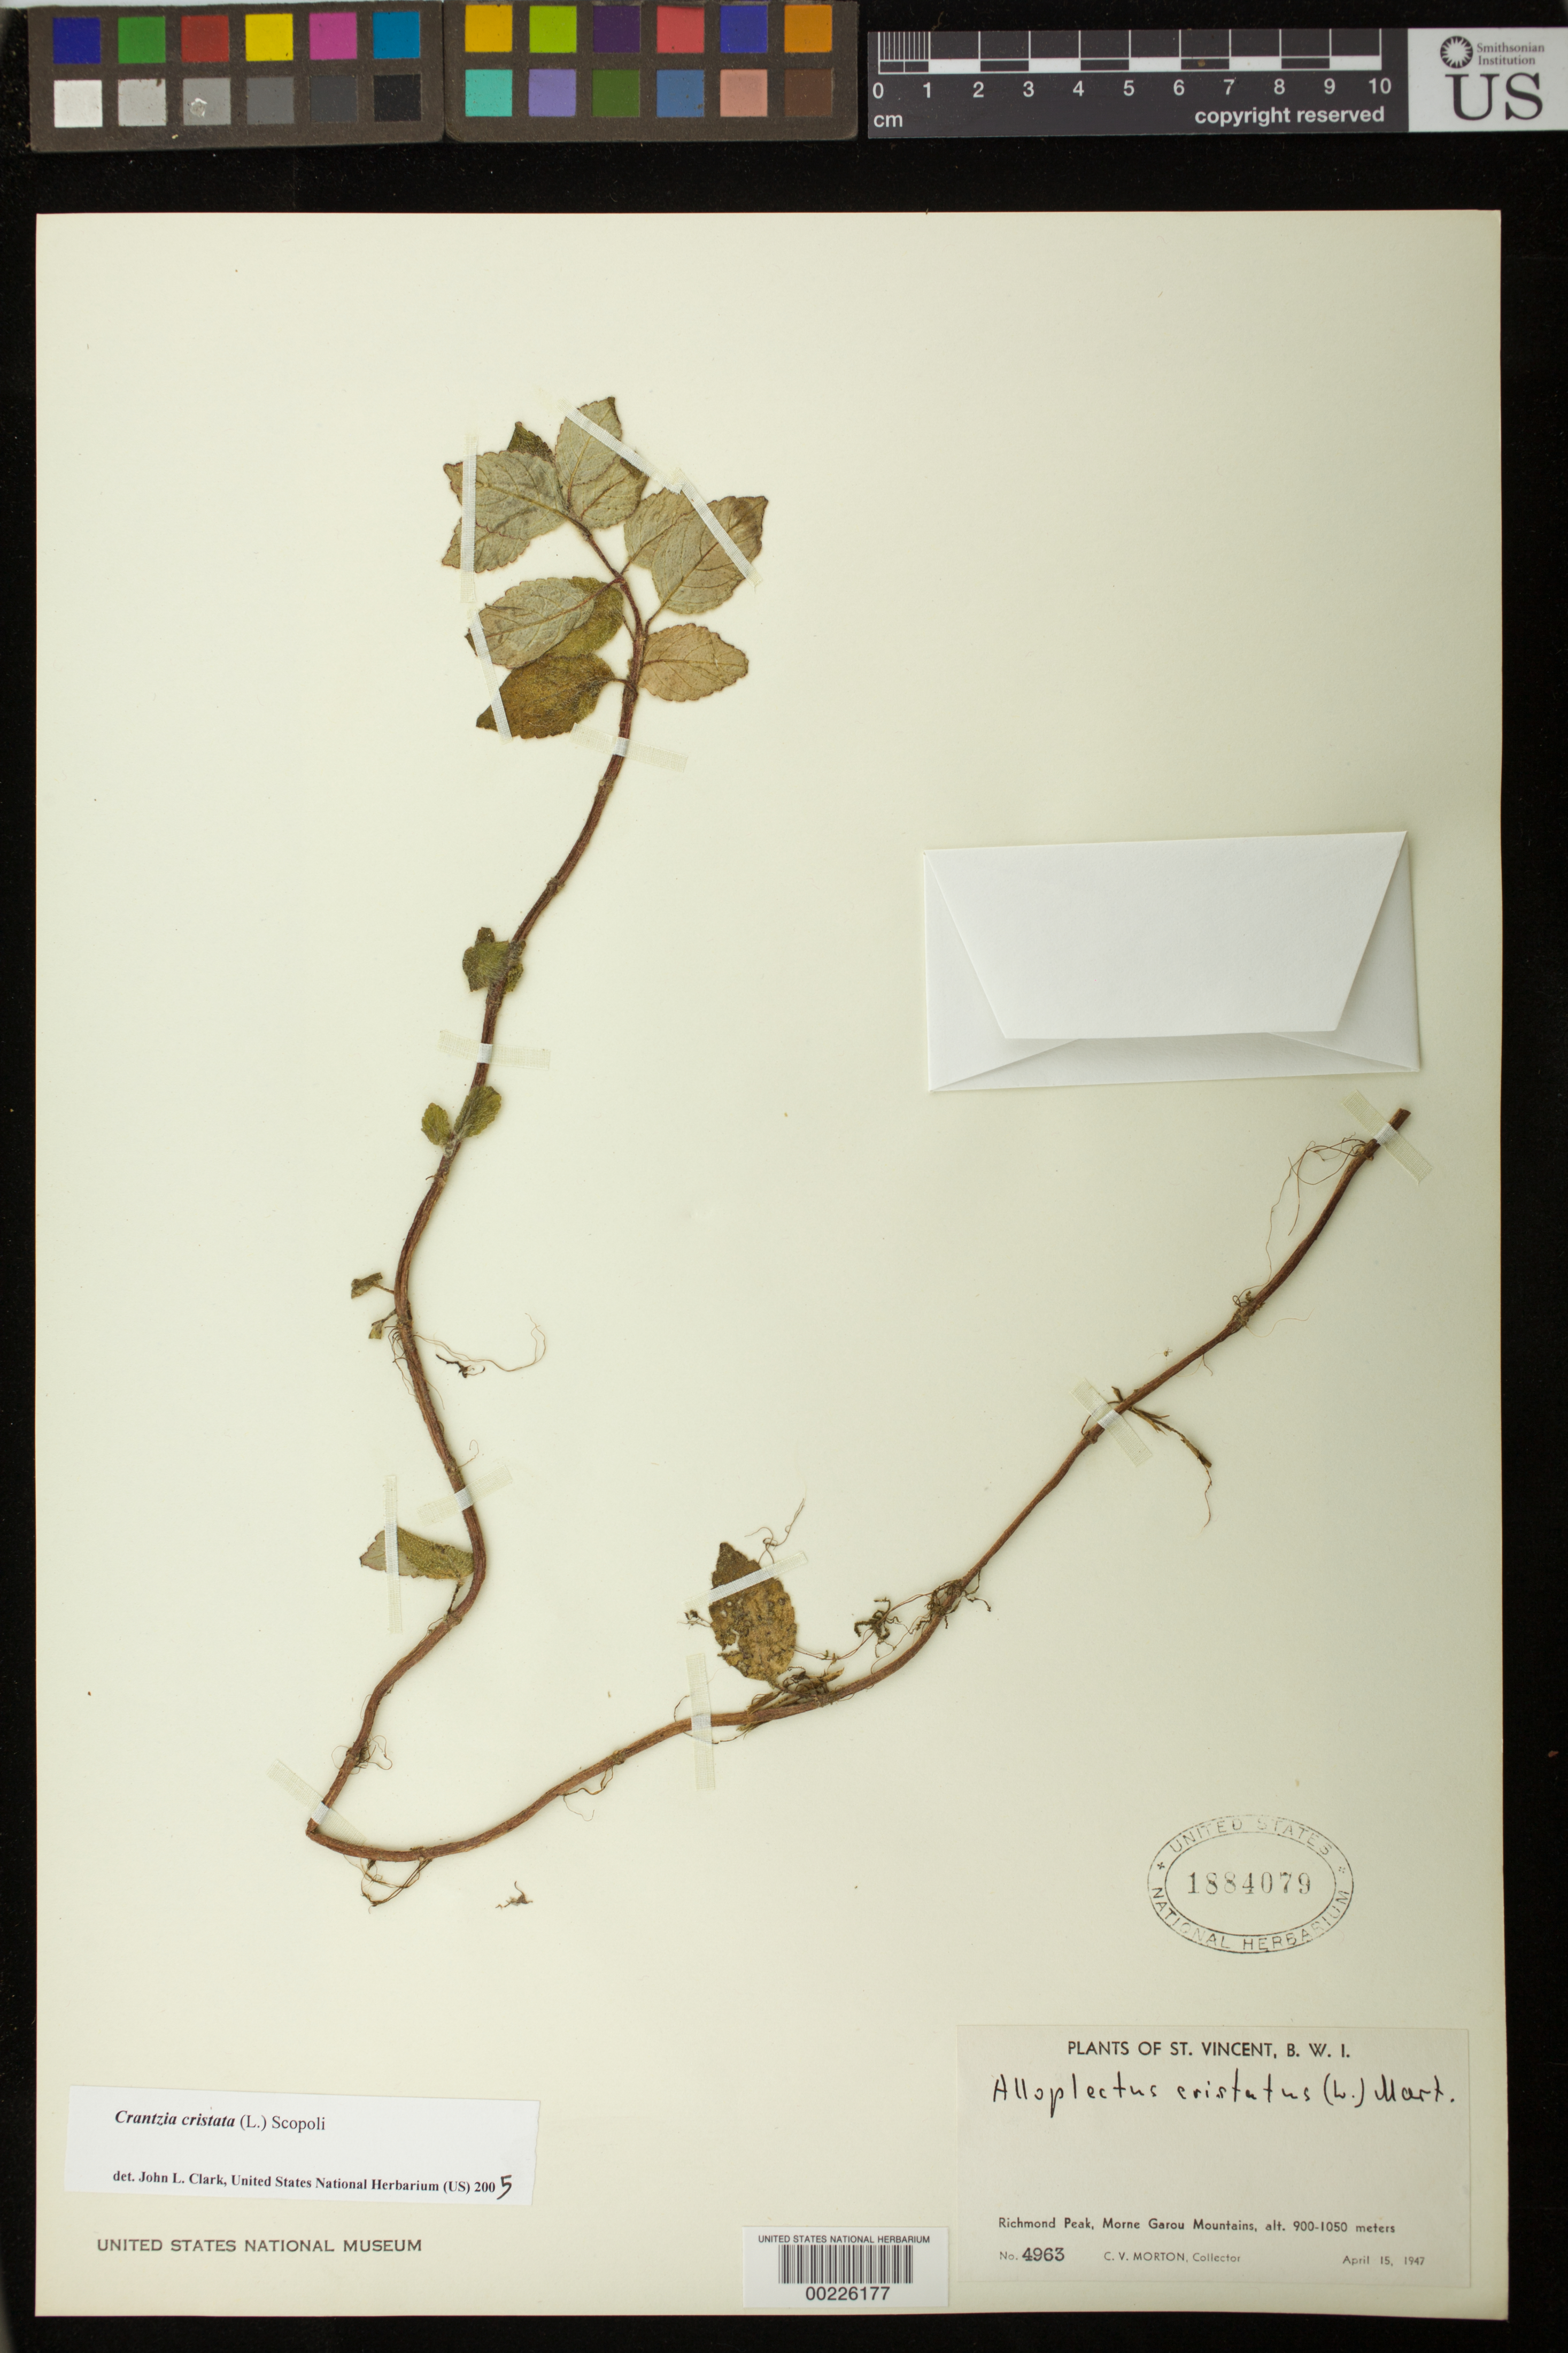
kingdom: Plantae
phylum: Tracheophyta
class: Magnoliopsida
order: Lamiales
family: Gesneriaceae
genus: Crantzia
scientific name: Crantzia cristata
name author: (L.) Scop. ex Fritsch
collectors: C. V. Morton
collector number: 4963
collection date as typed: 15 Apr 1947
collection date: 1947-04-15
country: St. Vincent - Grenadines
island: St. Vincent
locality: Richmond Peak, Morne Garou Mountains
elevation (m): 900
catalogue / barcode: US 1884079